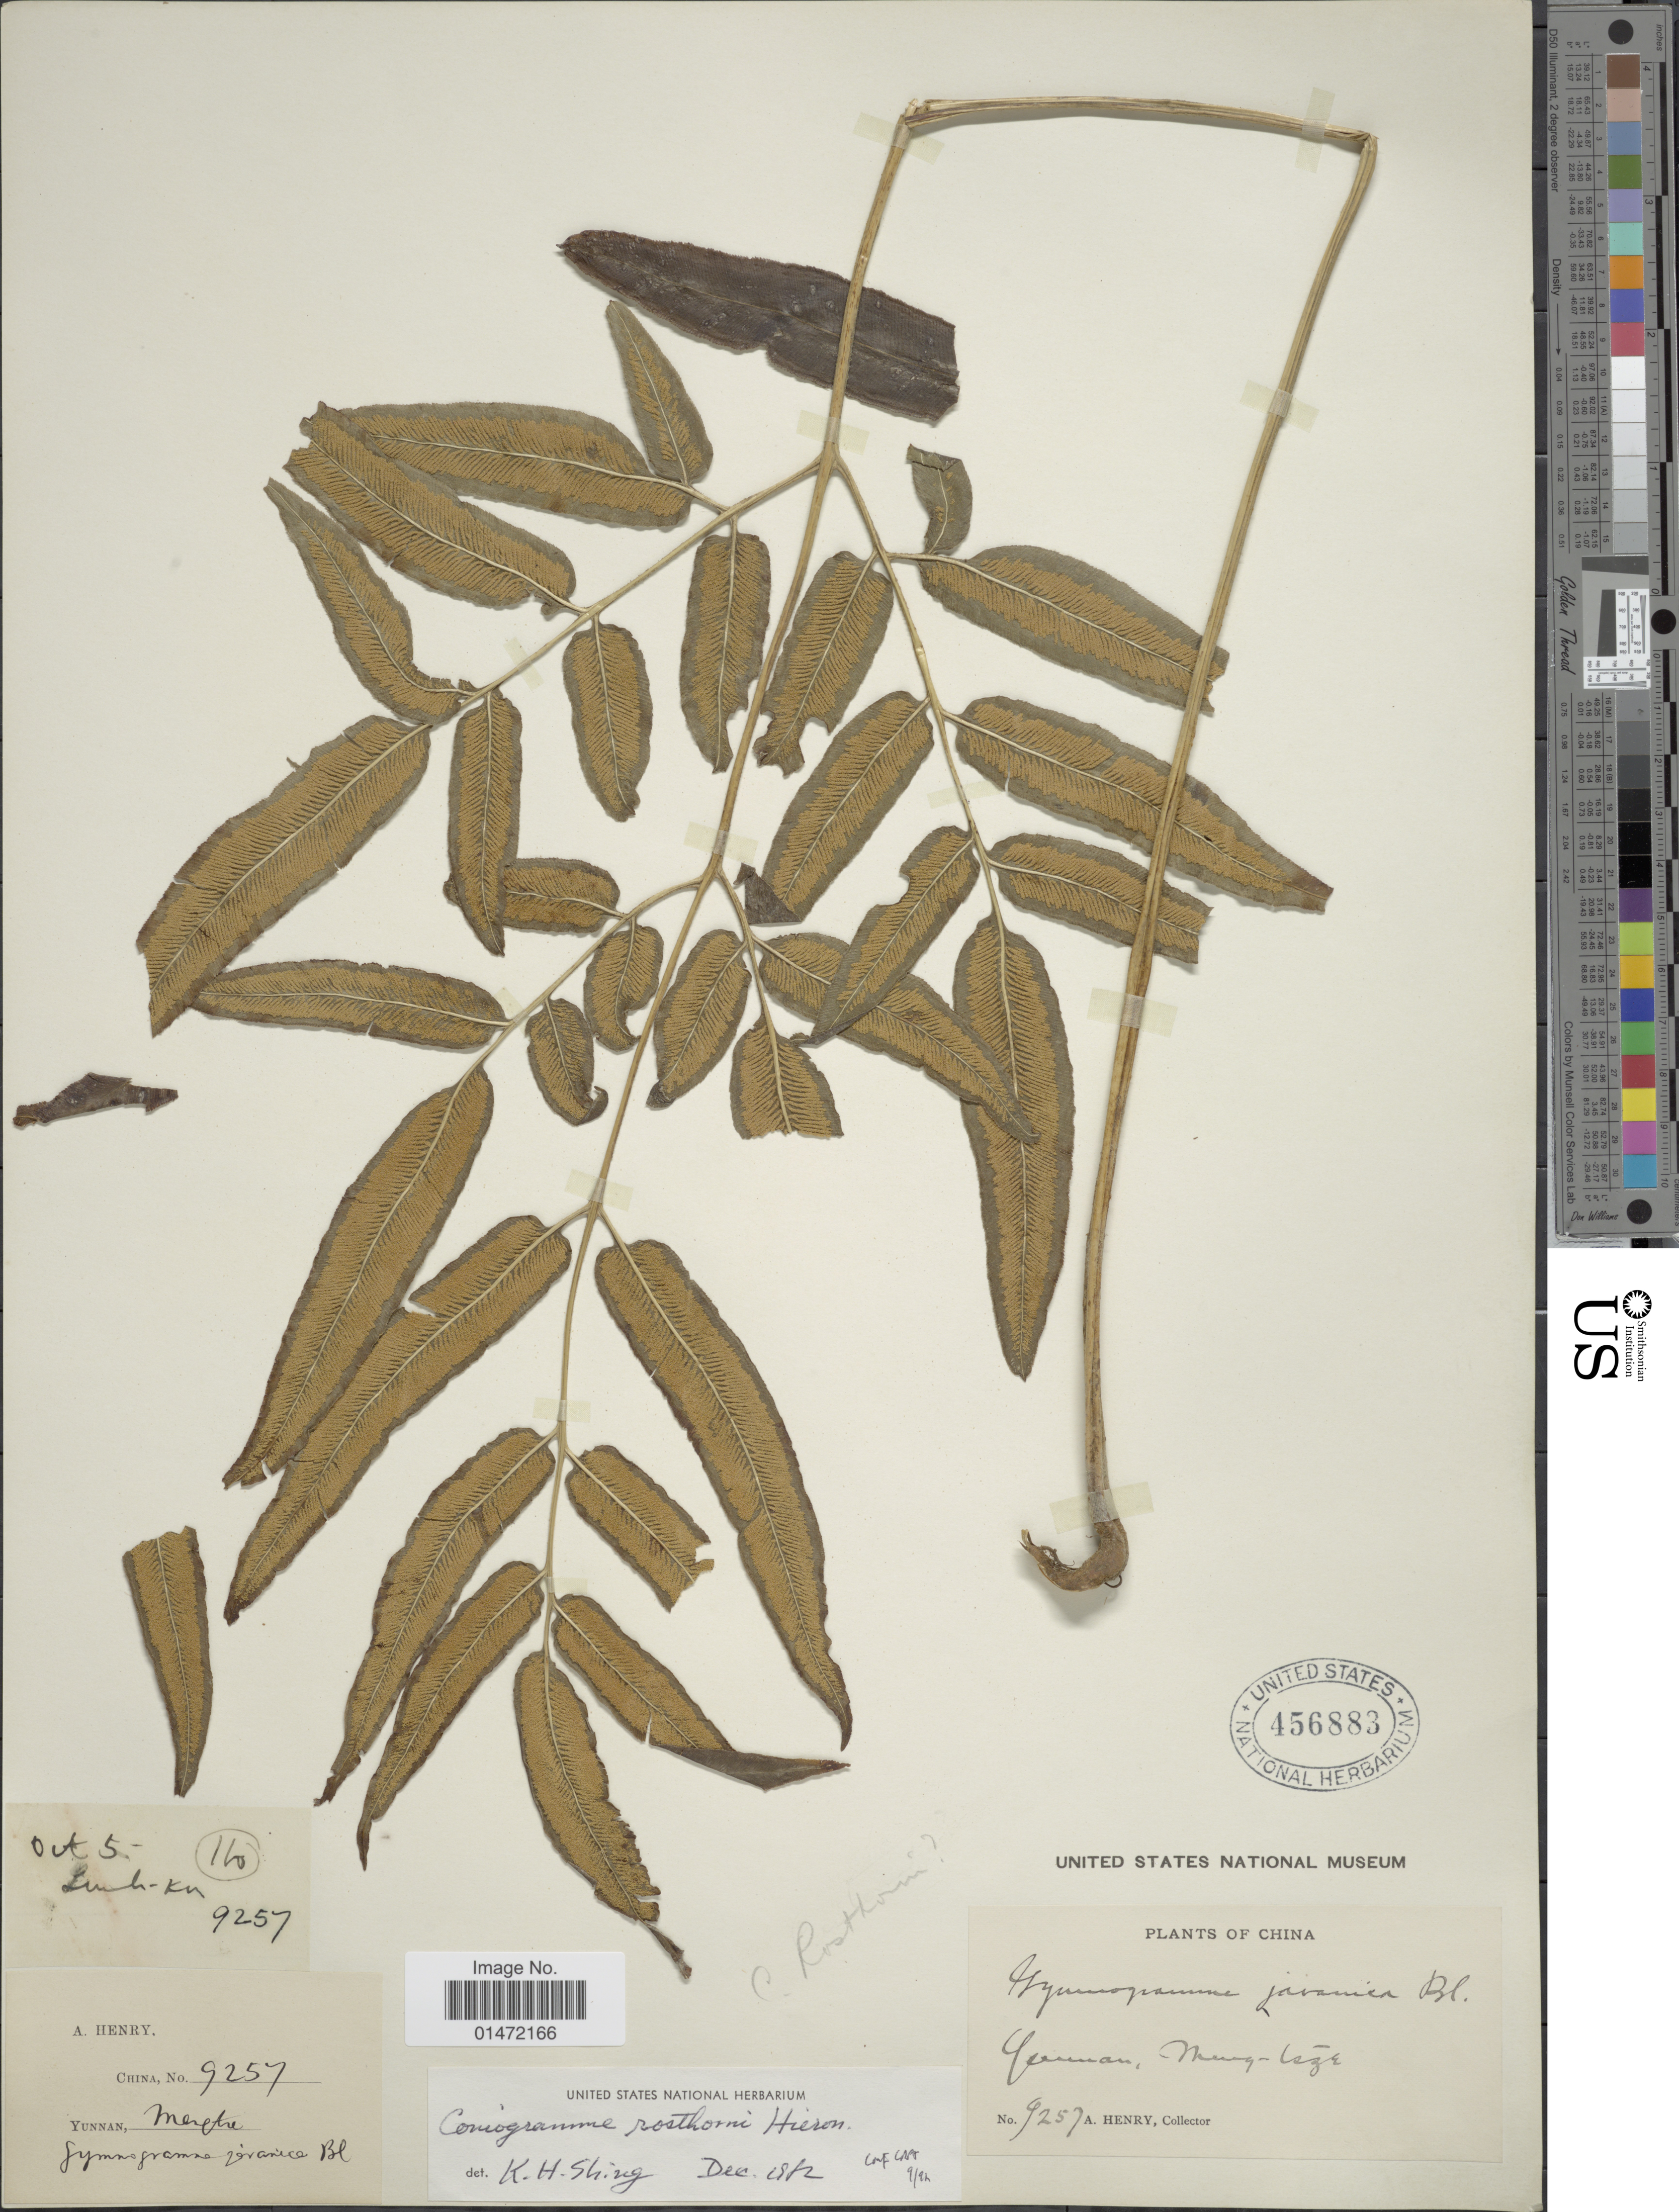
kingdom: Plantae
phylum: Tracheophyta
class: Polypodiopsida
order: Polypodiales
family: Pteridaceae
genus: Coniogramme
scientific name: Coniogramme rosthornii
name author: Hieron.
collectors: A. Henry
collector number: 9257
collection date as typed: Oct 5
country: China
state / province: Yunnan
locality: Mengtze, Liuli kun. Ho.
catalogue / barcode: US 456883